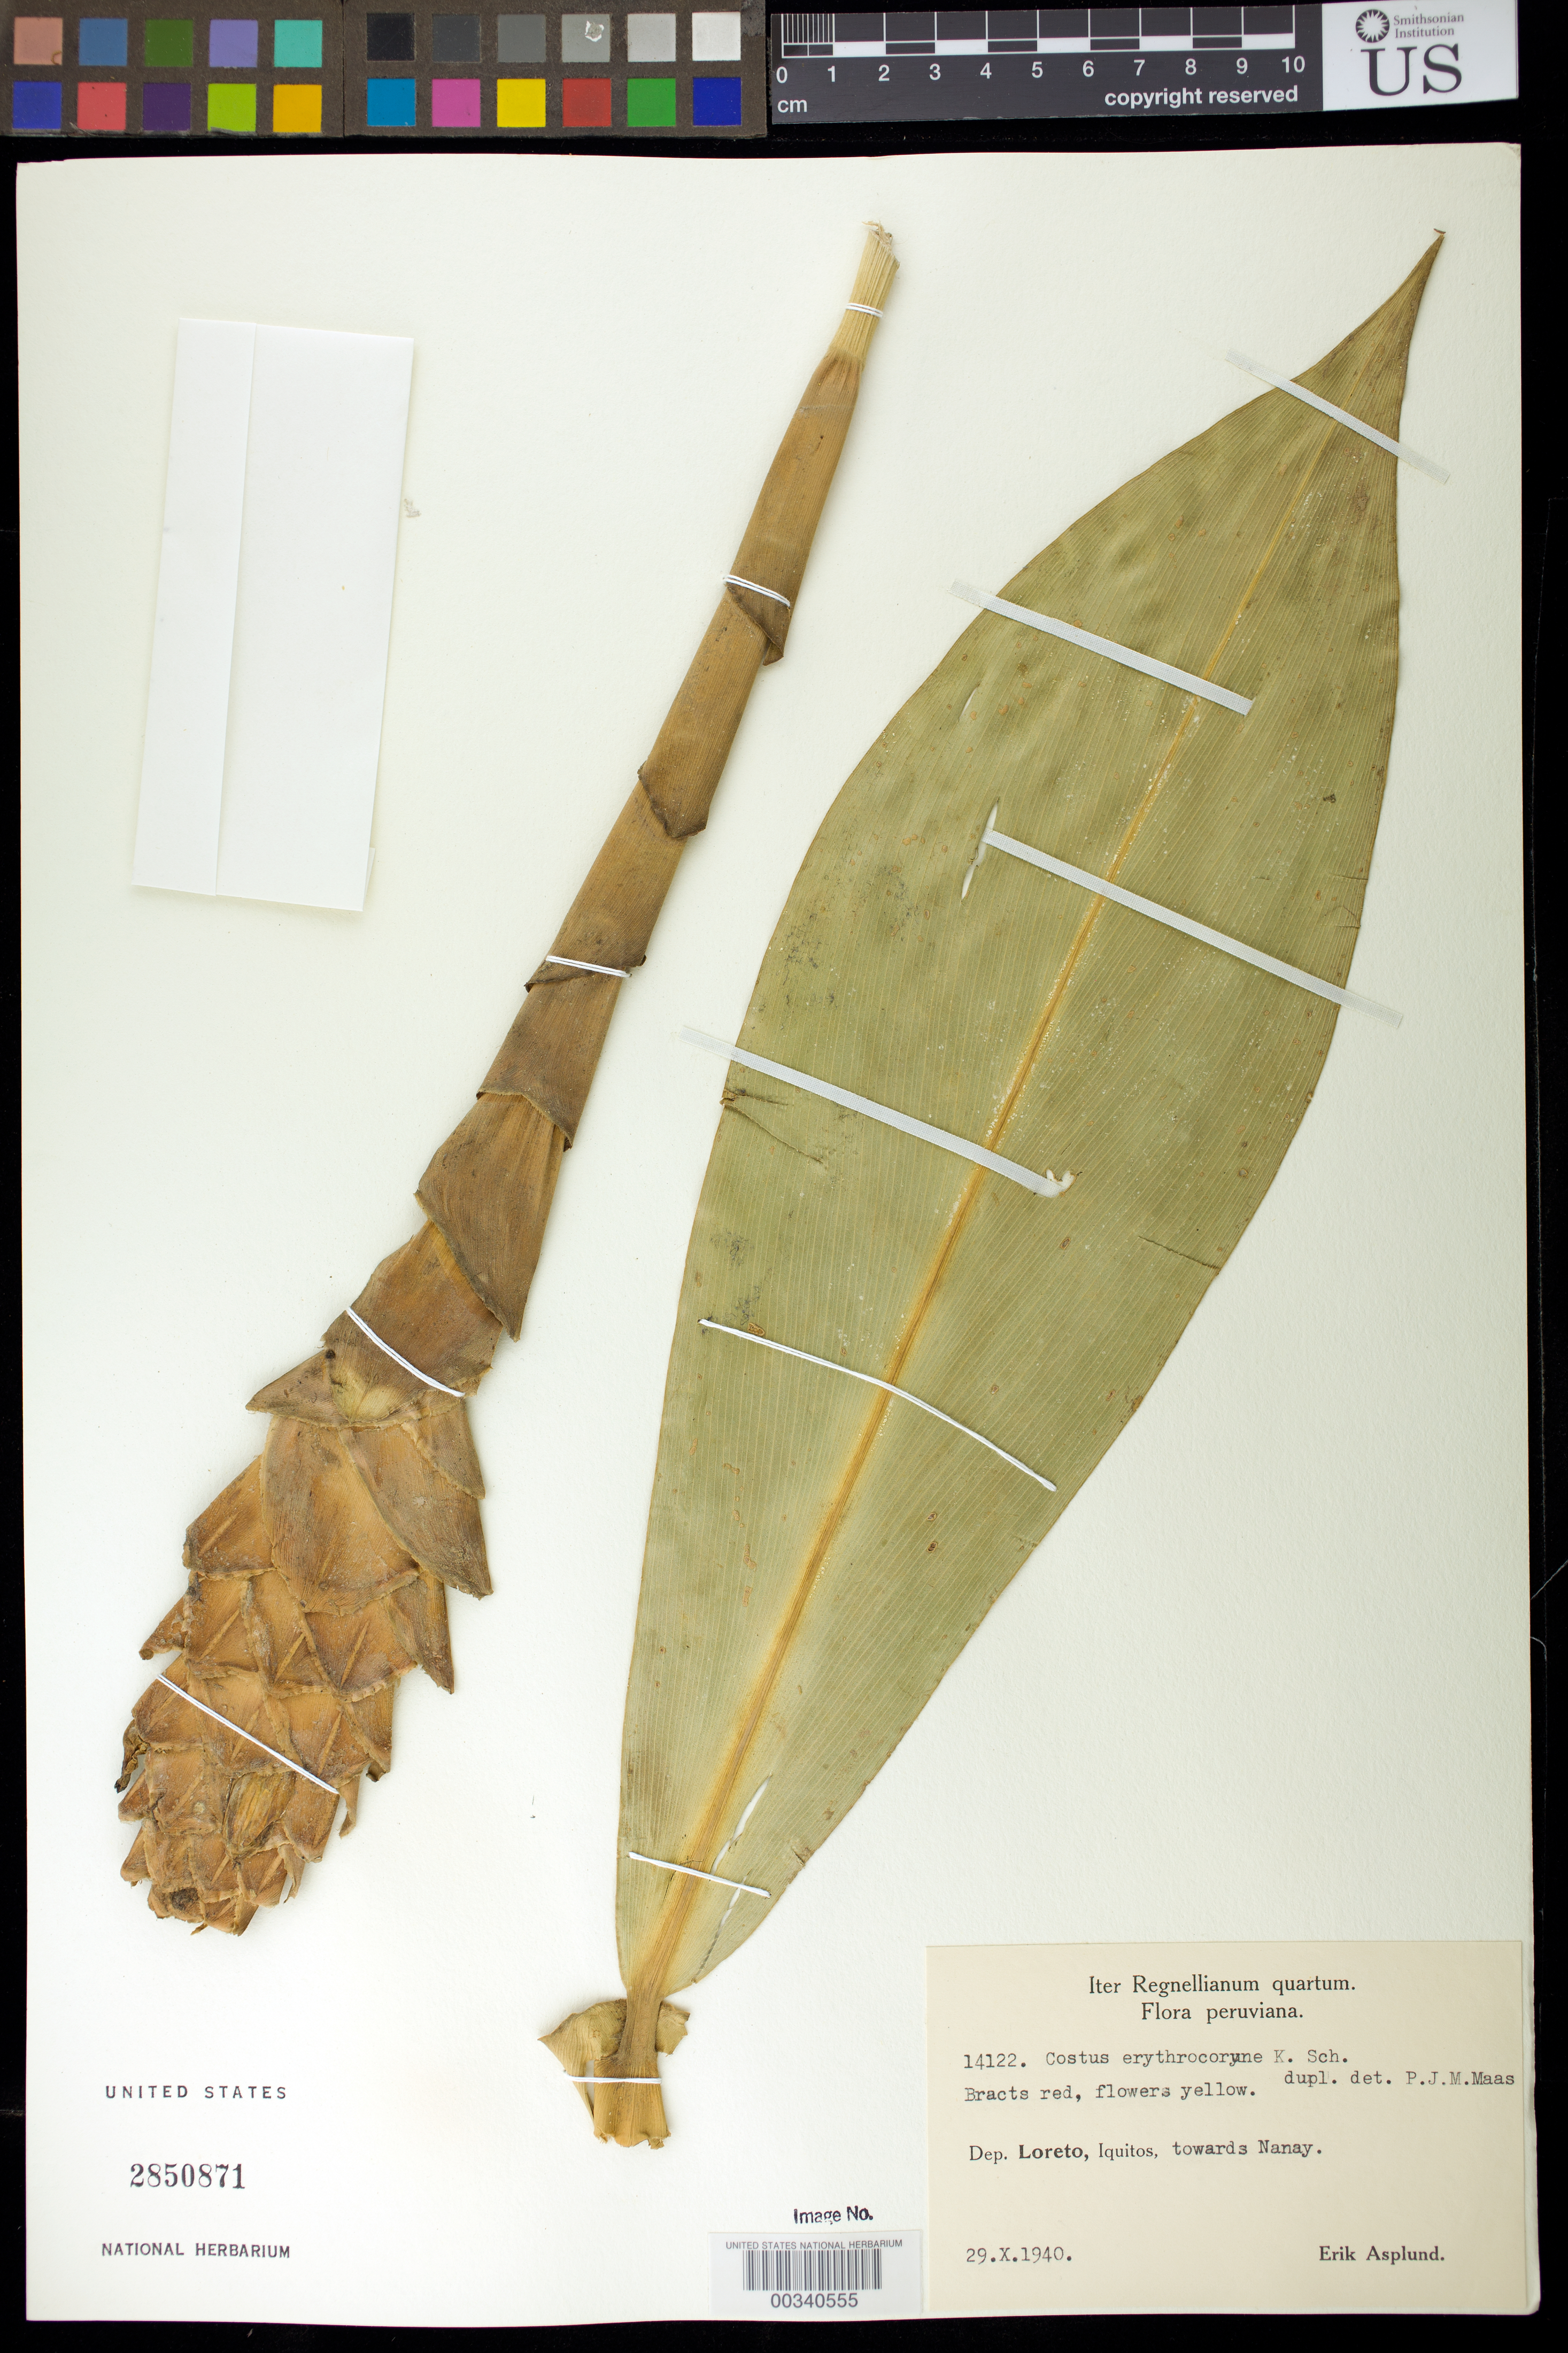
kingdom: Plantae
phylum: Tracheophyta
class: Liliopsida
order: Zingiberales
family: Costaceae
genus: Costus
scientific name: Costus erythrocoryne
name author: K. Schum.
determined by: Maas, Paul J. M.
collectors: E. Asplund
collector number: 14122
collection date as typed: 29 Oct 1940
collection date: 1940-10-29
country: Peru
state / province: Loreto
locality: Iquitos, towards nanay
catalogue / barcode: US 2850871